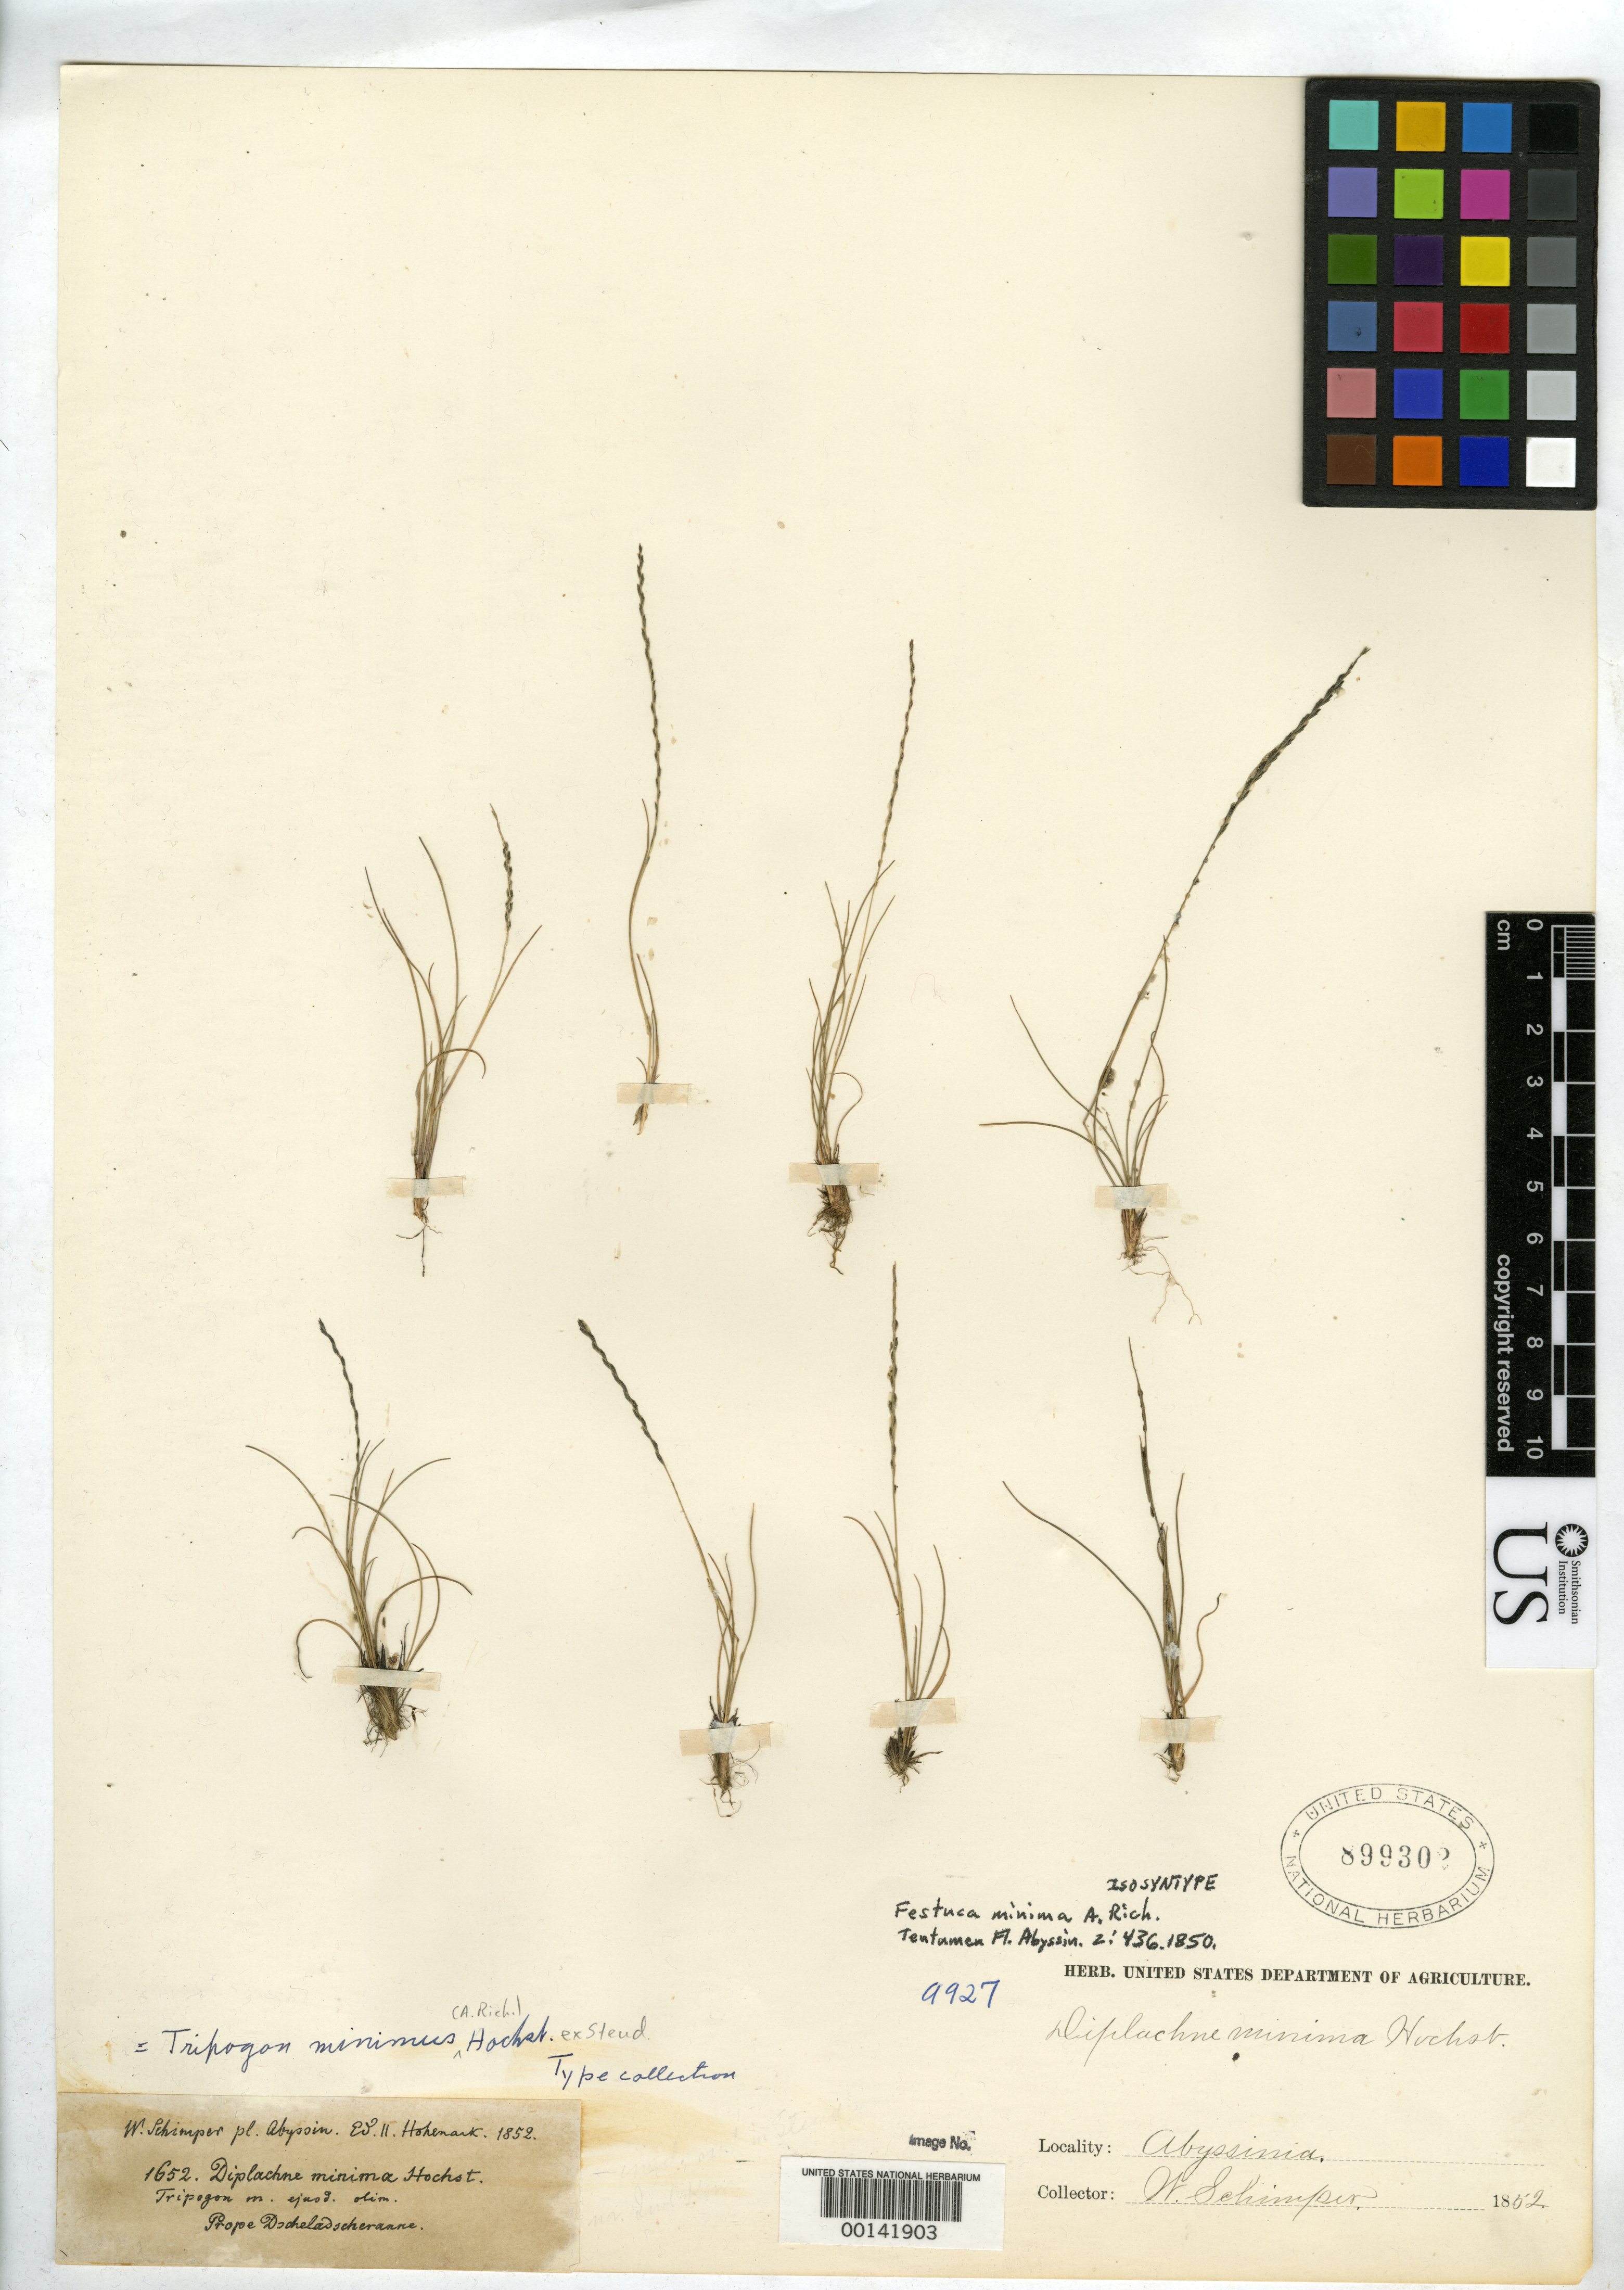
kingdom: Plantae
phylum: Tracheophyta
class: Liliopsida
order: Poales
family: Poaceae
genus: Festuca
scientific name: Festuca minima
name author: A. Rich.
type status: Isolectotype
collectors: G. W. Schimper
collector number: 1652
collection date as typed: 1852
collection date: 1852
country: Ethiopia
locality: Abyssinia. Prope Dschelascheranne. [protologue: "in valle fluvii Tacazzé, prope Tchélatchékanné"]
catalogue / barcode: US 899302